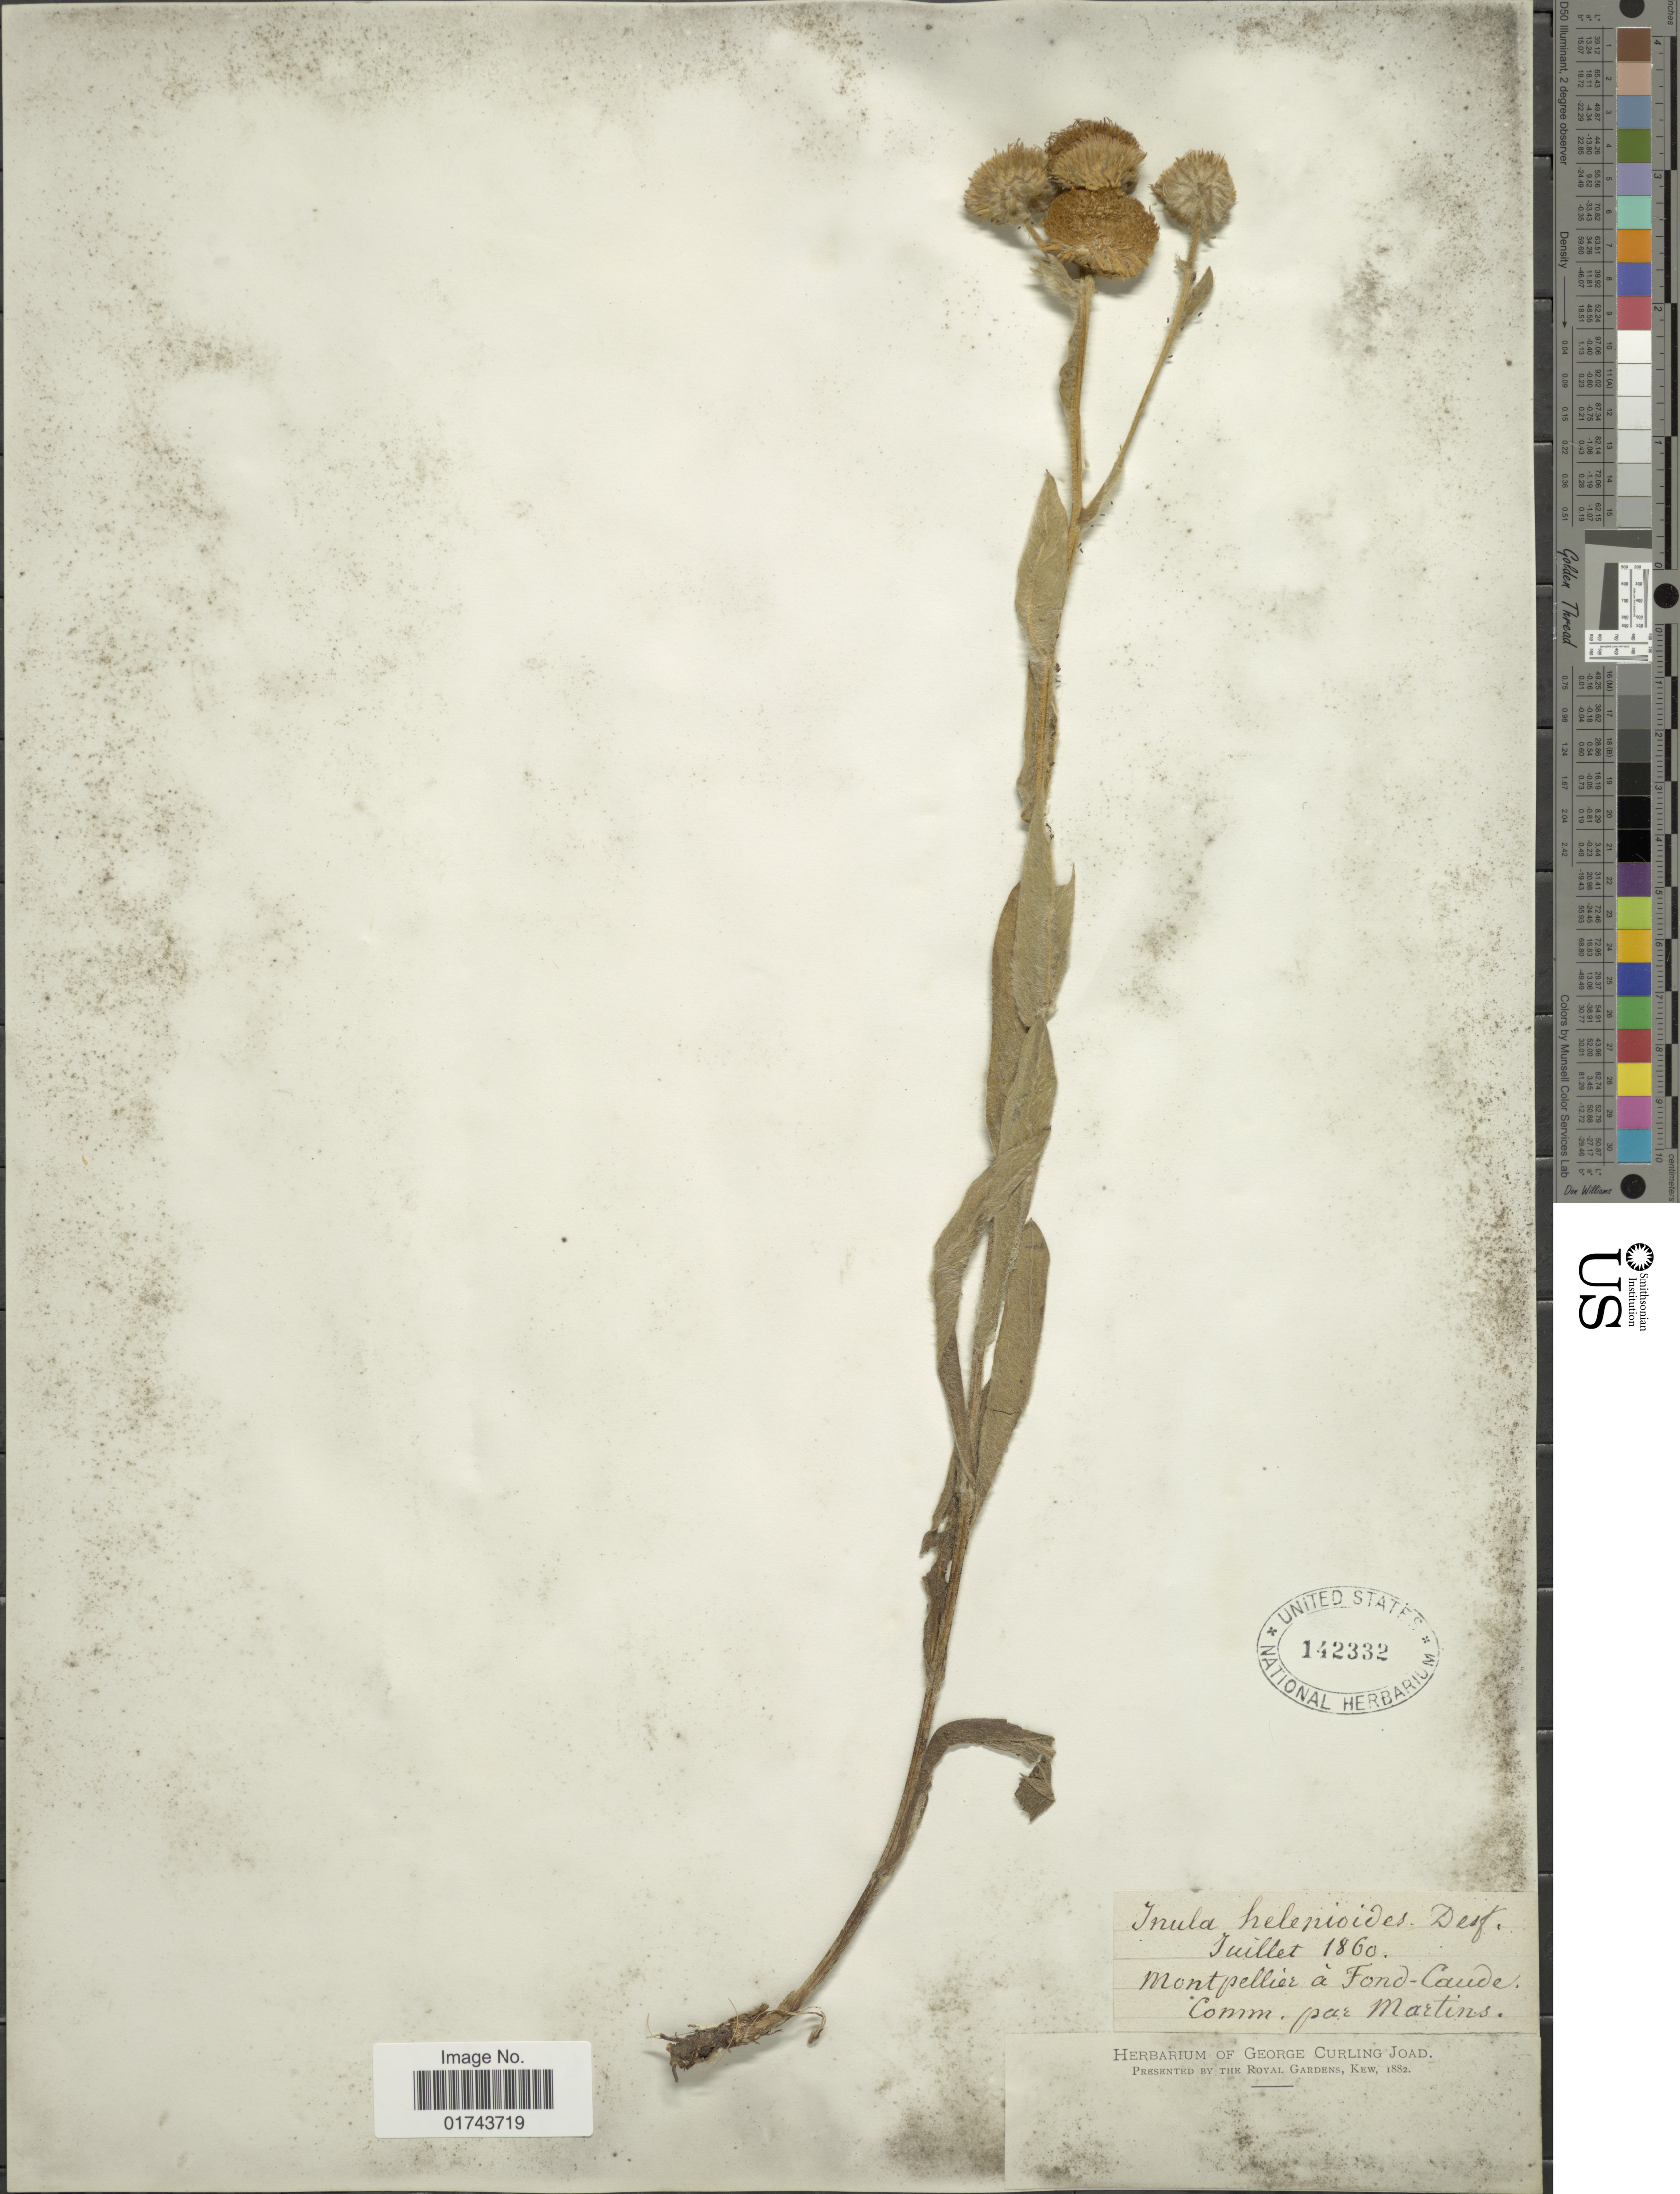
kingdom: Plantae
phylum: Tracheophyta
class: Magnoliopsida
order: Asterales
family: Asteraceae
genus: Inula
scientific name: Inula helenioides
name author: DC.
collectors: ex herb. George Curling Joad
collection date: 1860-07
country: France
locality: Montpellier a Fond-Caude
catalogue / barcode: US 142332